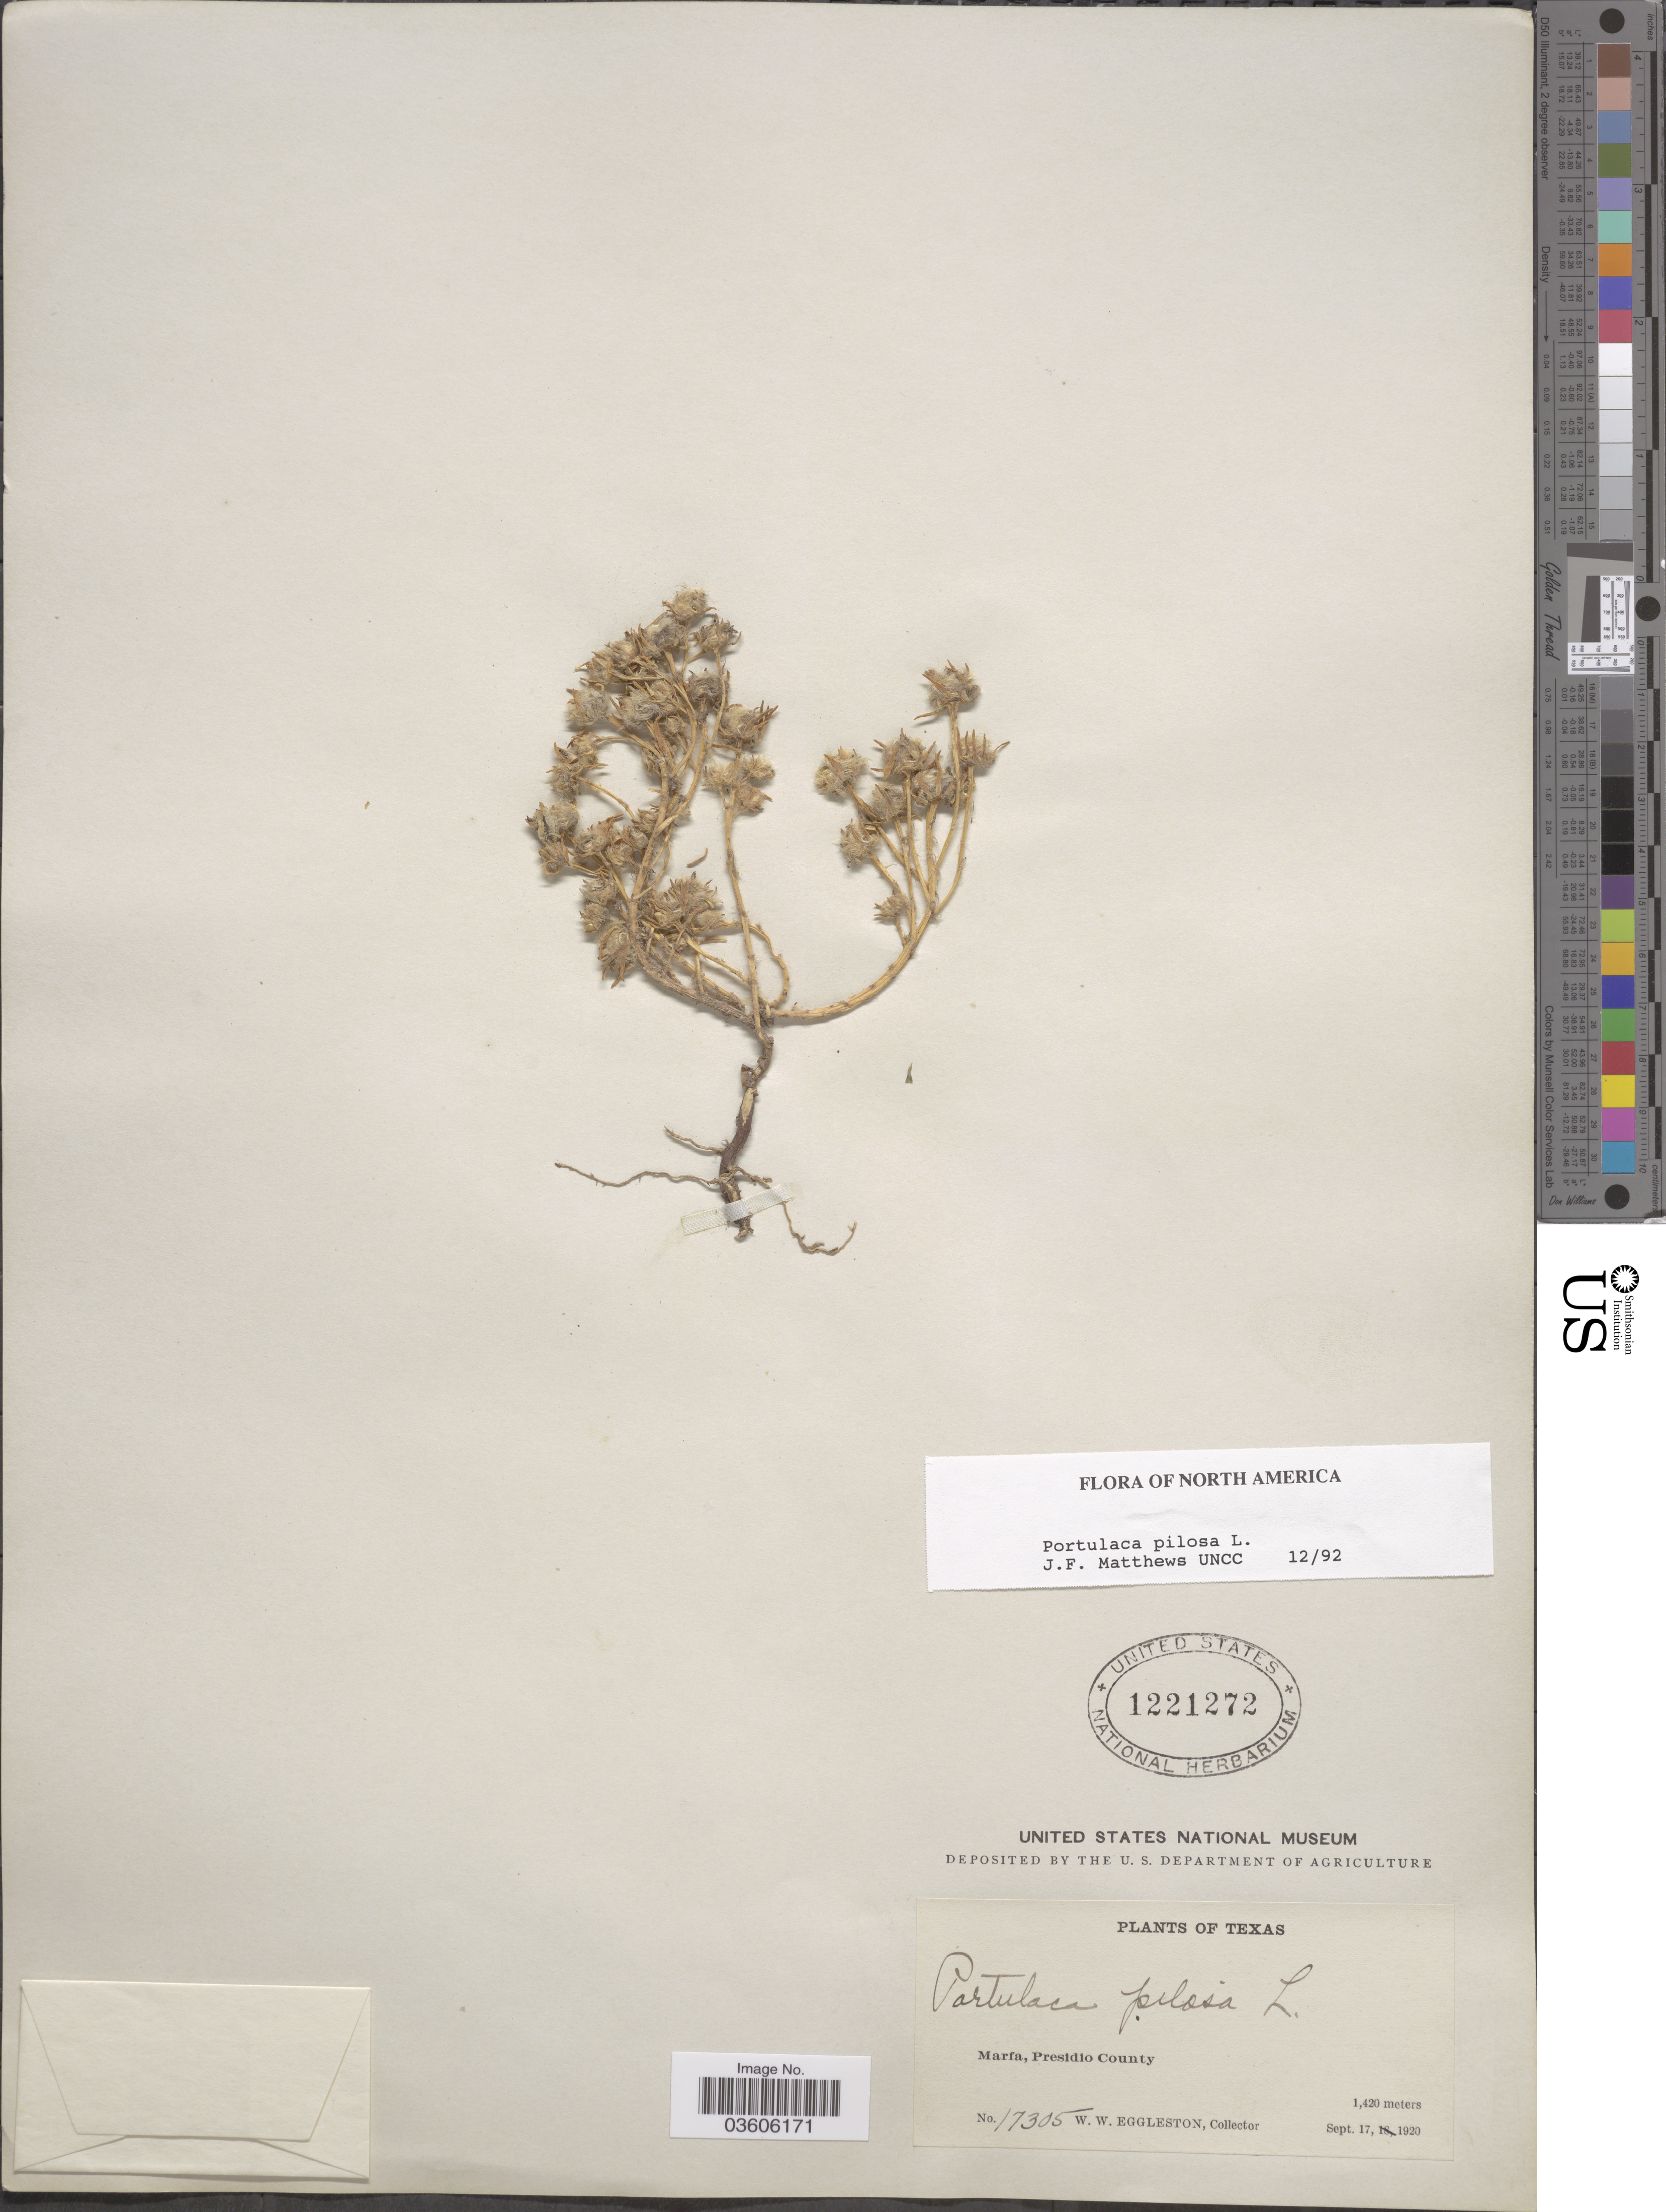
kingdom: Plantae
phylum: Tracheophyta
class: Magnoliopsida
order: Caryophyllales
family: Portulacaceae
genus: Portulaca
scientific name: Portulaca pilosa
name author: L.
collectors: W. W. Eggleston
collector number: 17305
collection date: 1920-09-17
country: United States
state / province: Texas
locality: Marfa, Presidio County.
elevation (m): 1420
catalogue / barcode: US 1221272